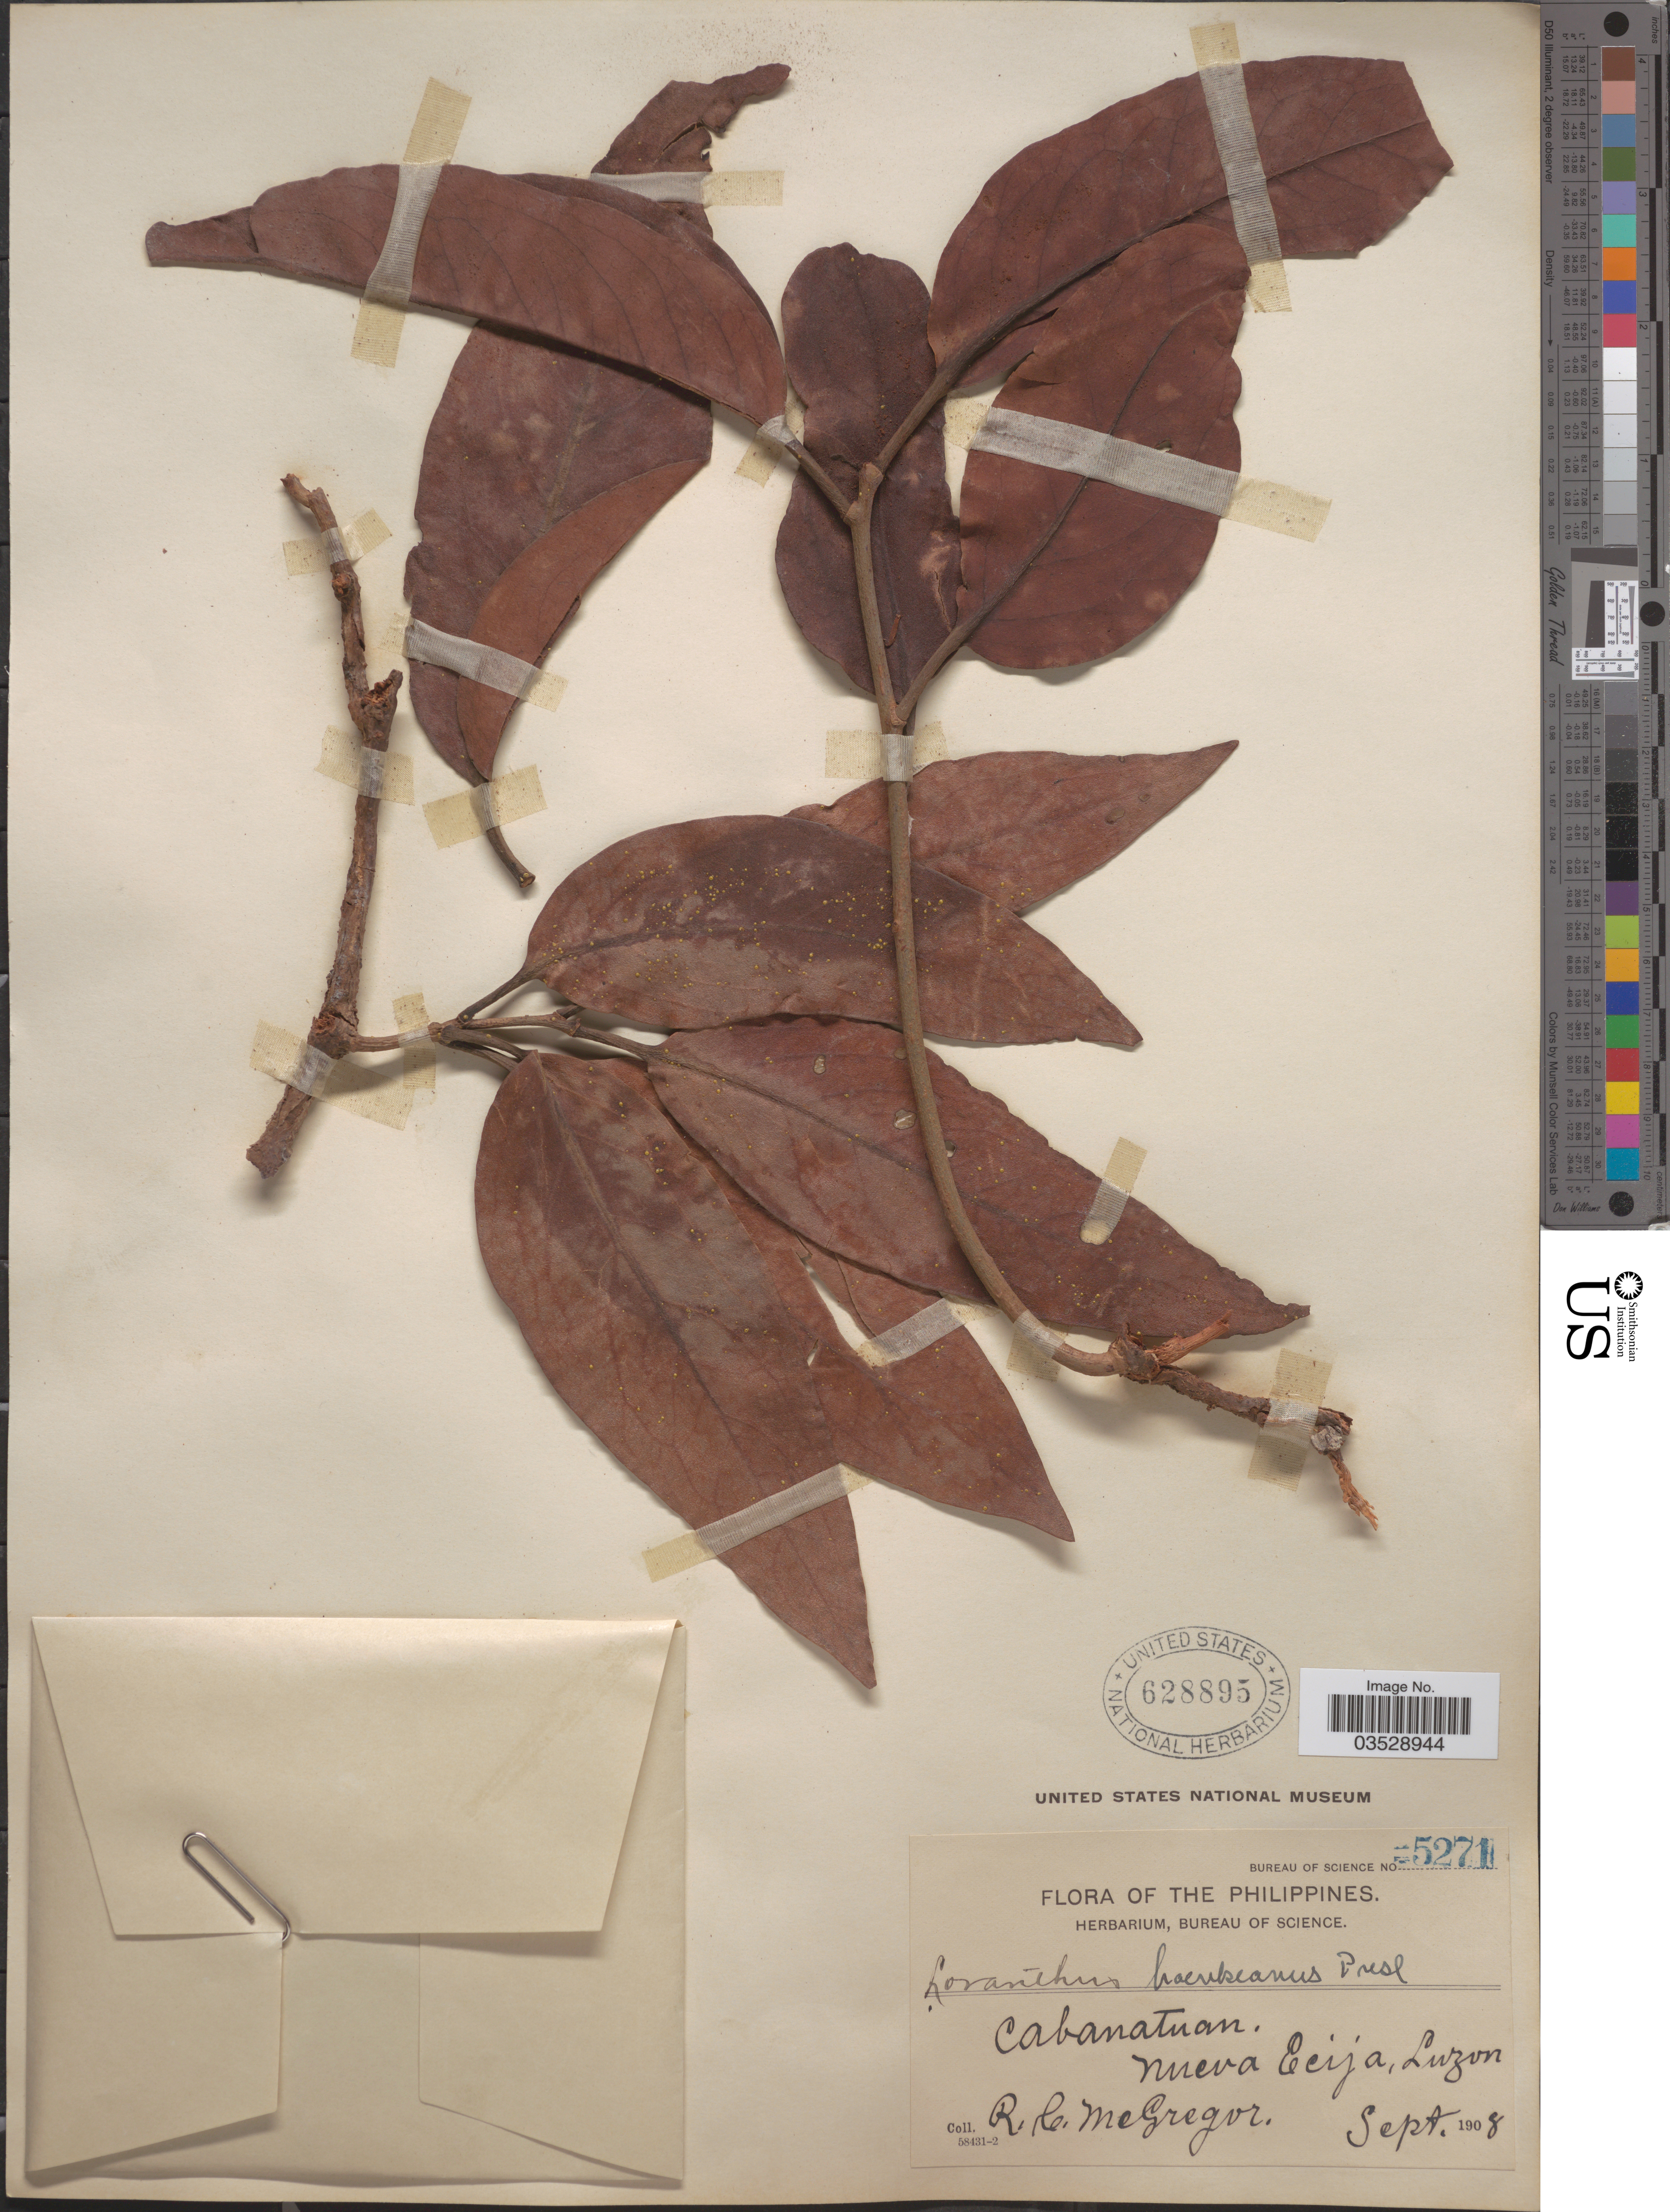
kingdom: Plantae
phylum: Tracheophyta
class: Magnoliopsida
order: Santalales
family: Loranthaceae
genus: Amyema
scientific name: Amyema haenkeana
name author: Danser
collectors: R. C. McGregor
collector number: Bureau of Science 5271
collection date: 1908-09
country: Philippines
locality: Cabanatuan. Nueva Eija, Luzon.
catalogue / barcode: US 628895